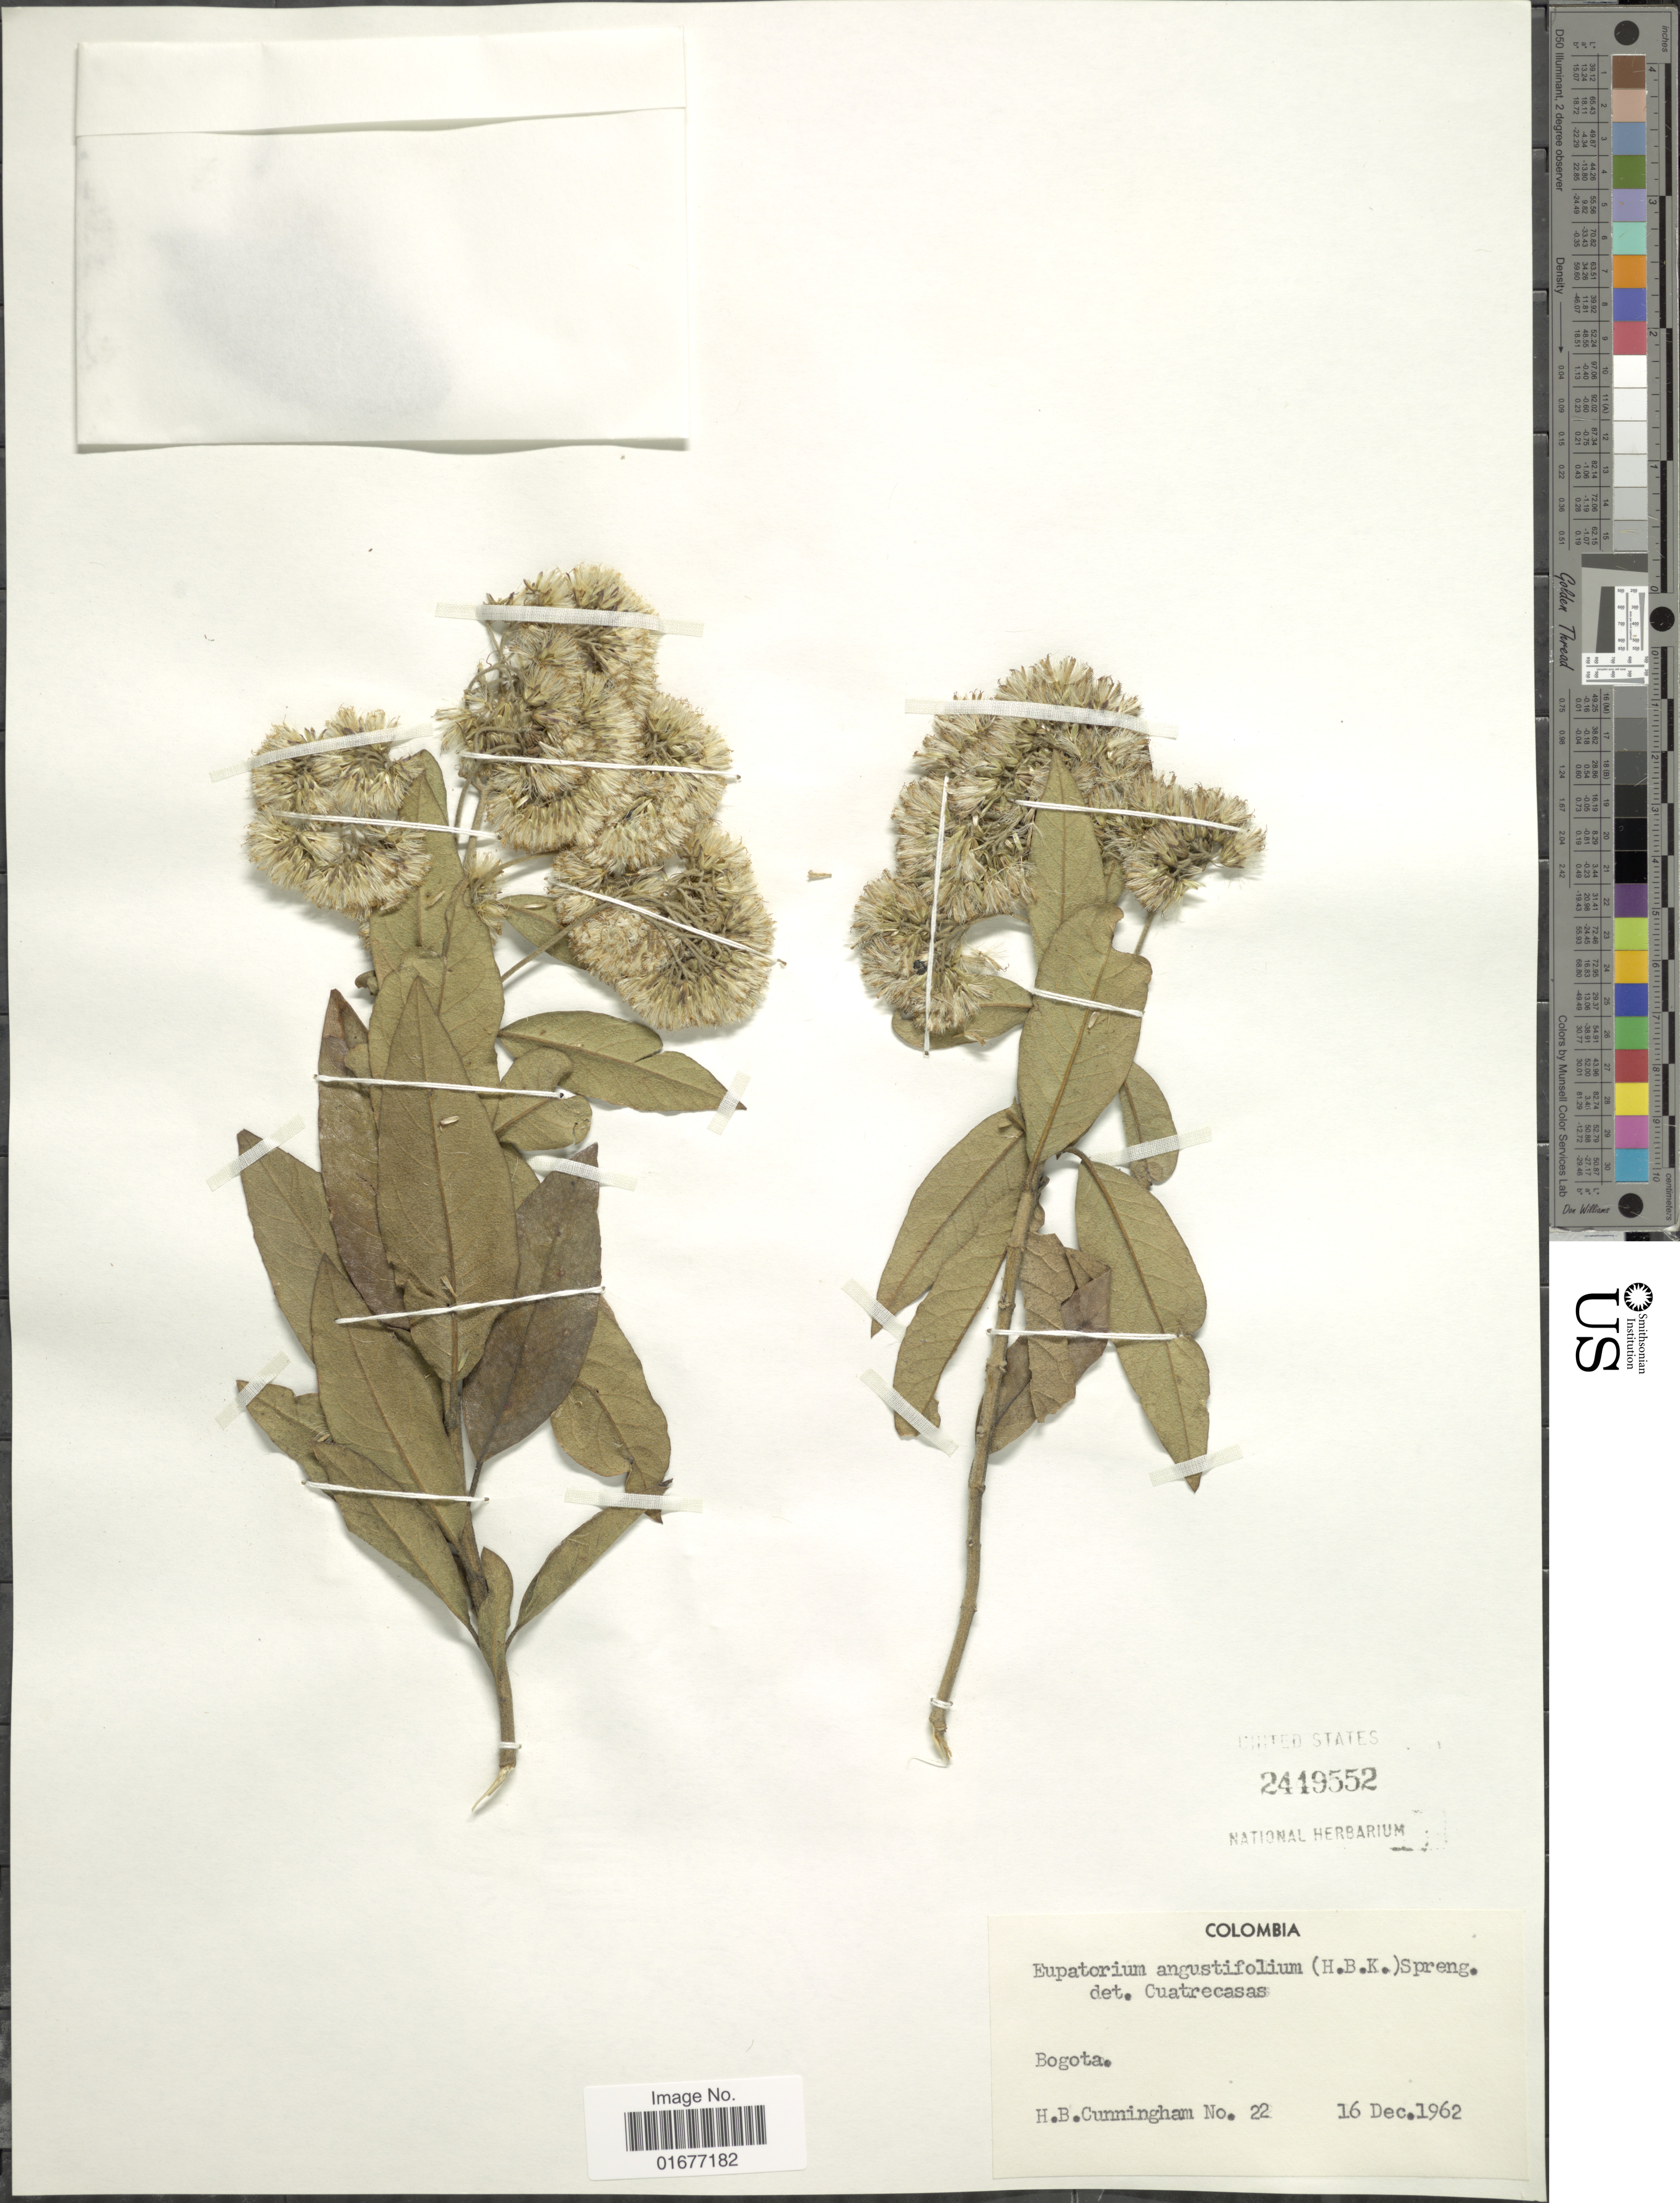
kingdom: Plantae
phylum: Tracheophyta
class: Magnoliopsida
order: Asterales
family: Asteraceae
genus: Ageratina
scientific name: Ageratina angustifolia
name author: (Kunth) R.M. King & H. Rob.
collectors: H. Cunningham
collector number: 22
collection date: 1962-12-16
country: Colombia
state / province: Bogota D.C.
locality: Bogota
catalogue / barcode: US 2419552